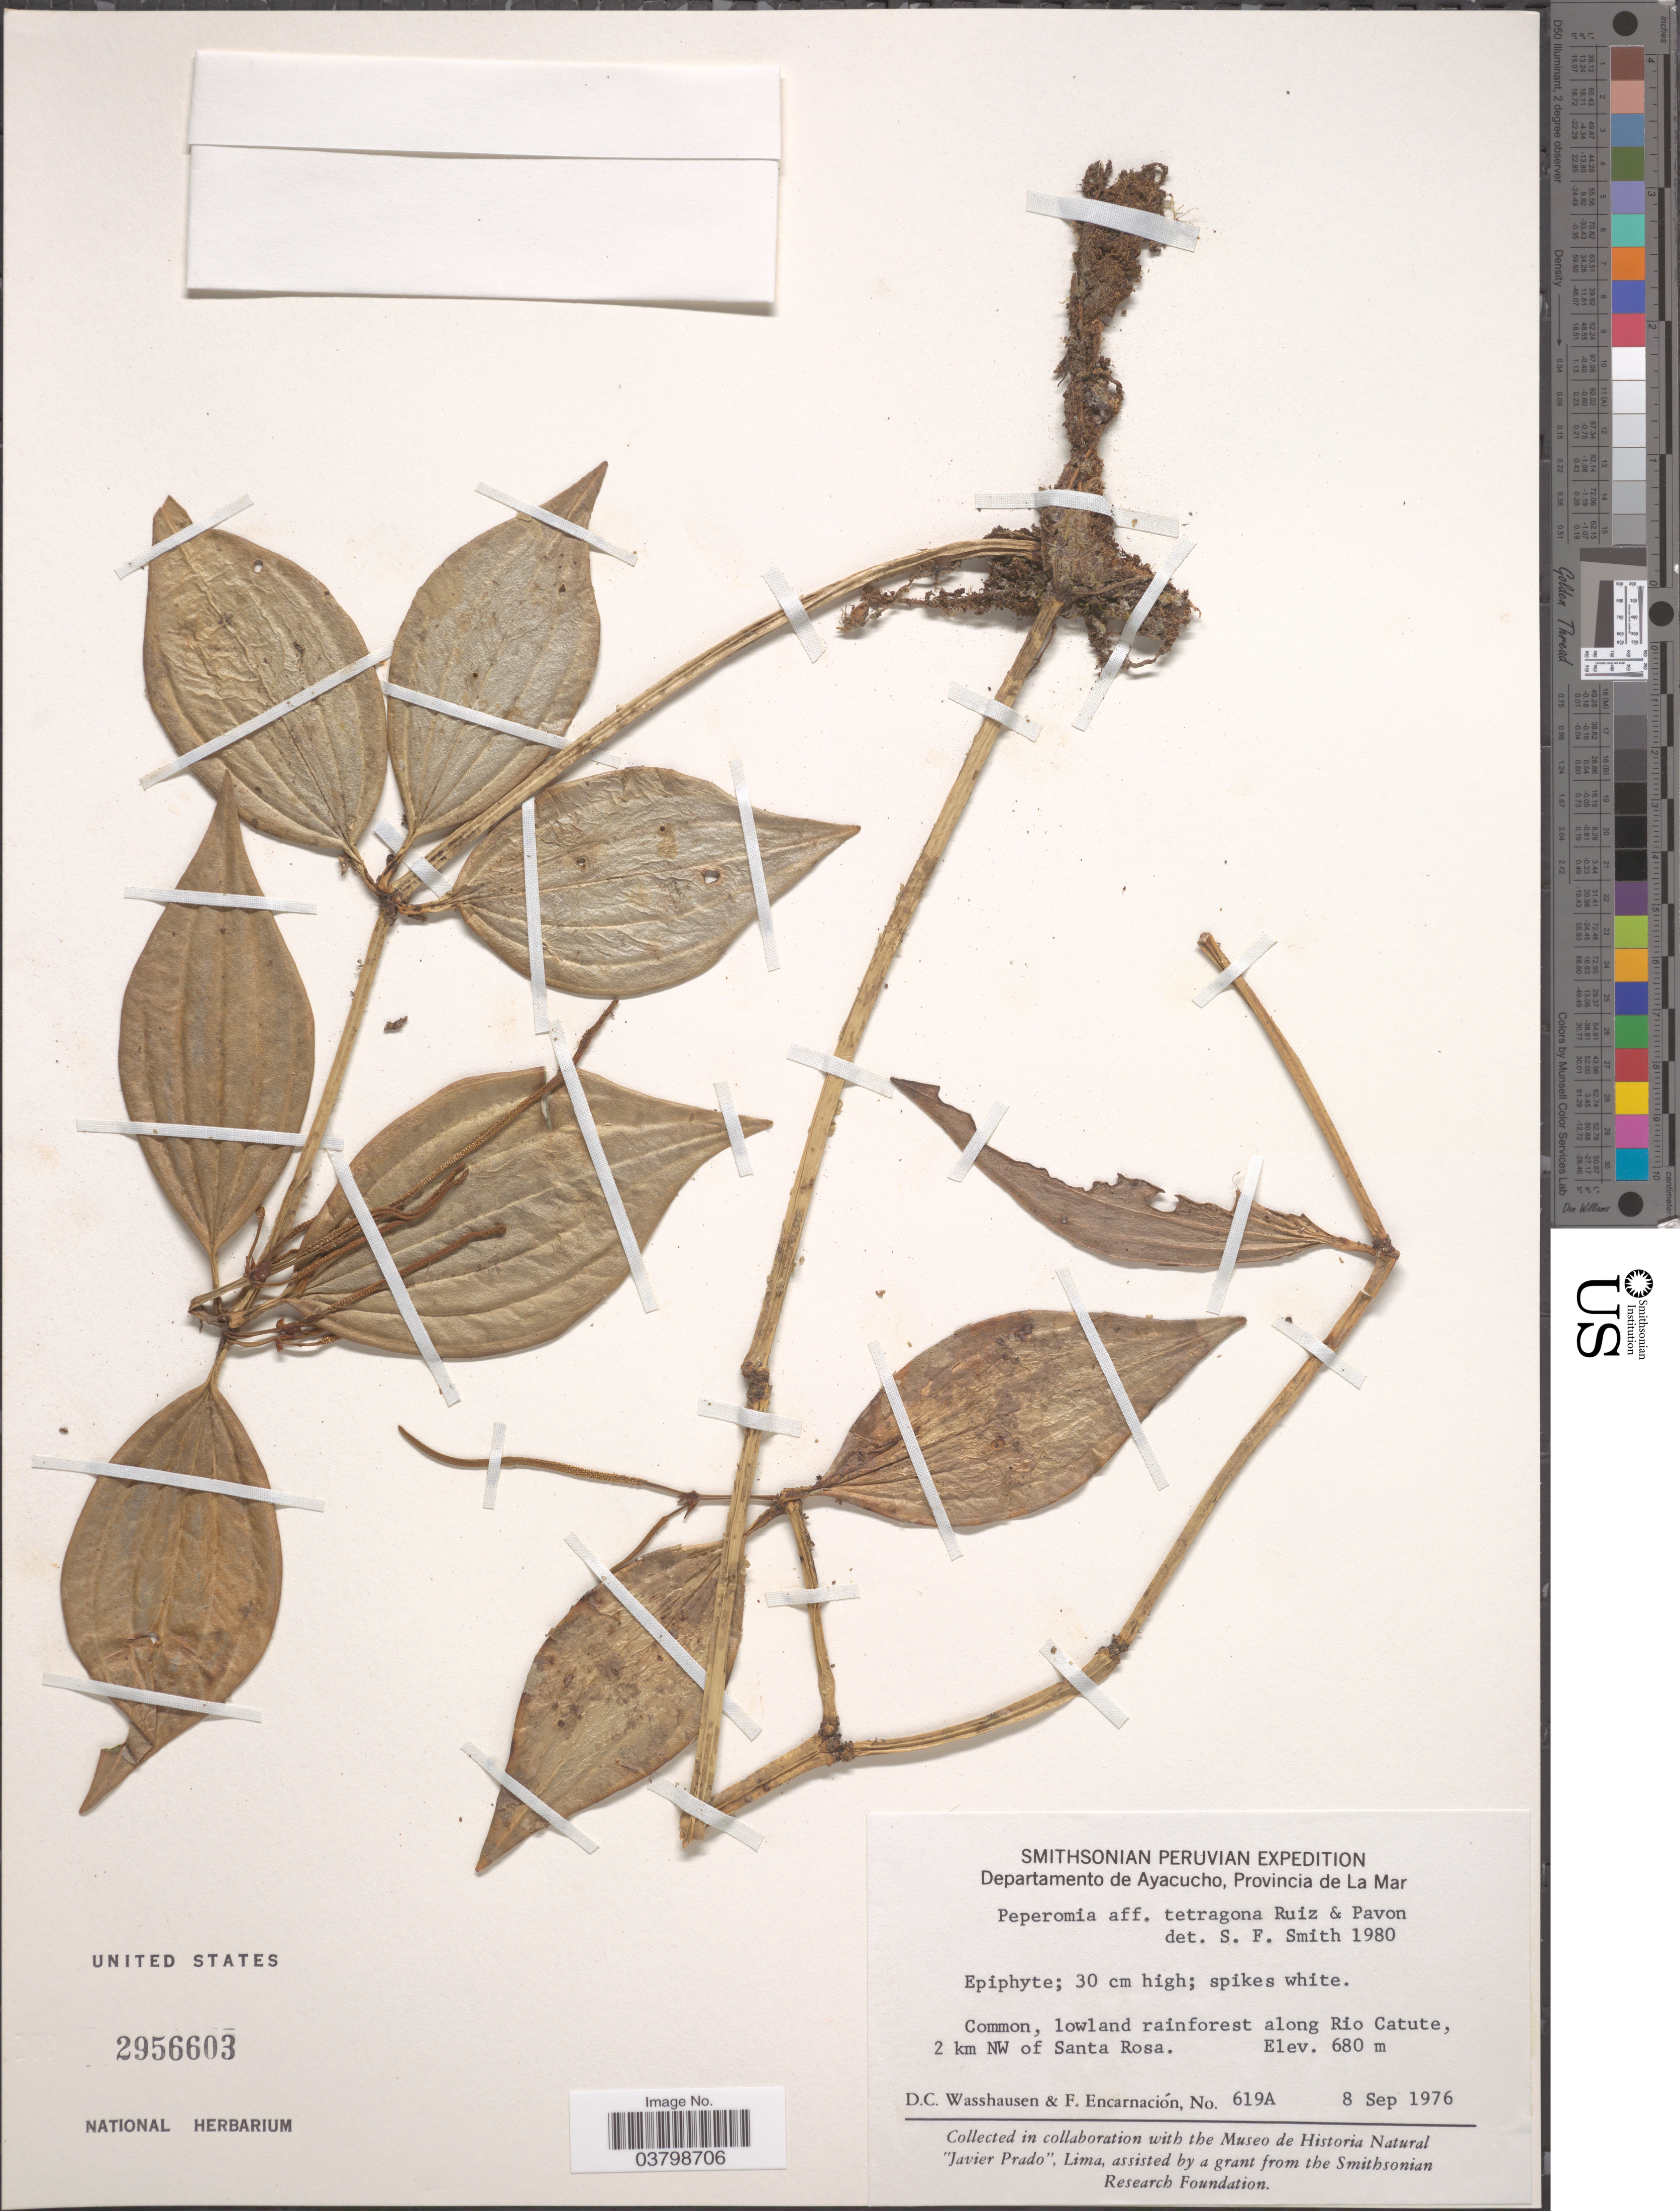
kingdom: Plantae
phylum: Tracheophyta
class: Magnoliopsida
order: Piperales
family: Piperaceae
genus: Peperomia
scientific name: Peperomia tetragona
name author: Ruiz & Pav.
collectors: D. C. Wasshausen & F. Encarnación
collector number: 619A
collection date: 1976-09-08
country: Peru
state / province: Ayacucho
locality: Departamento de Ayacucho, Provincia de La Mar. Along Rio Catute, 2 km NW of Santa Rosa.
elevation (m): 680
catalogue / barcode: US 2956603